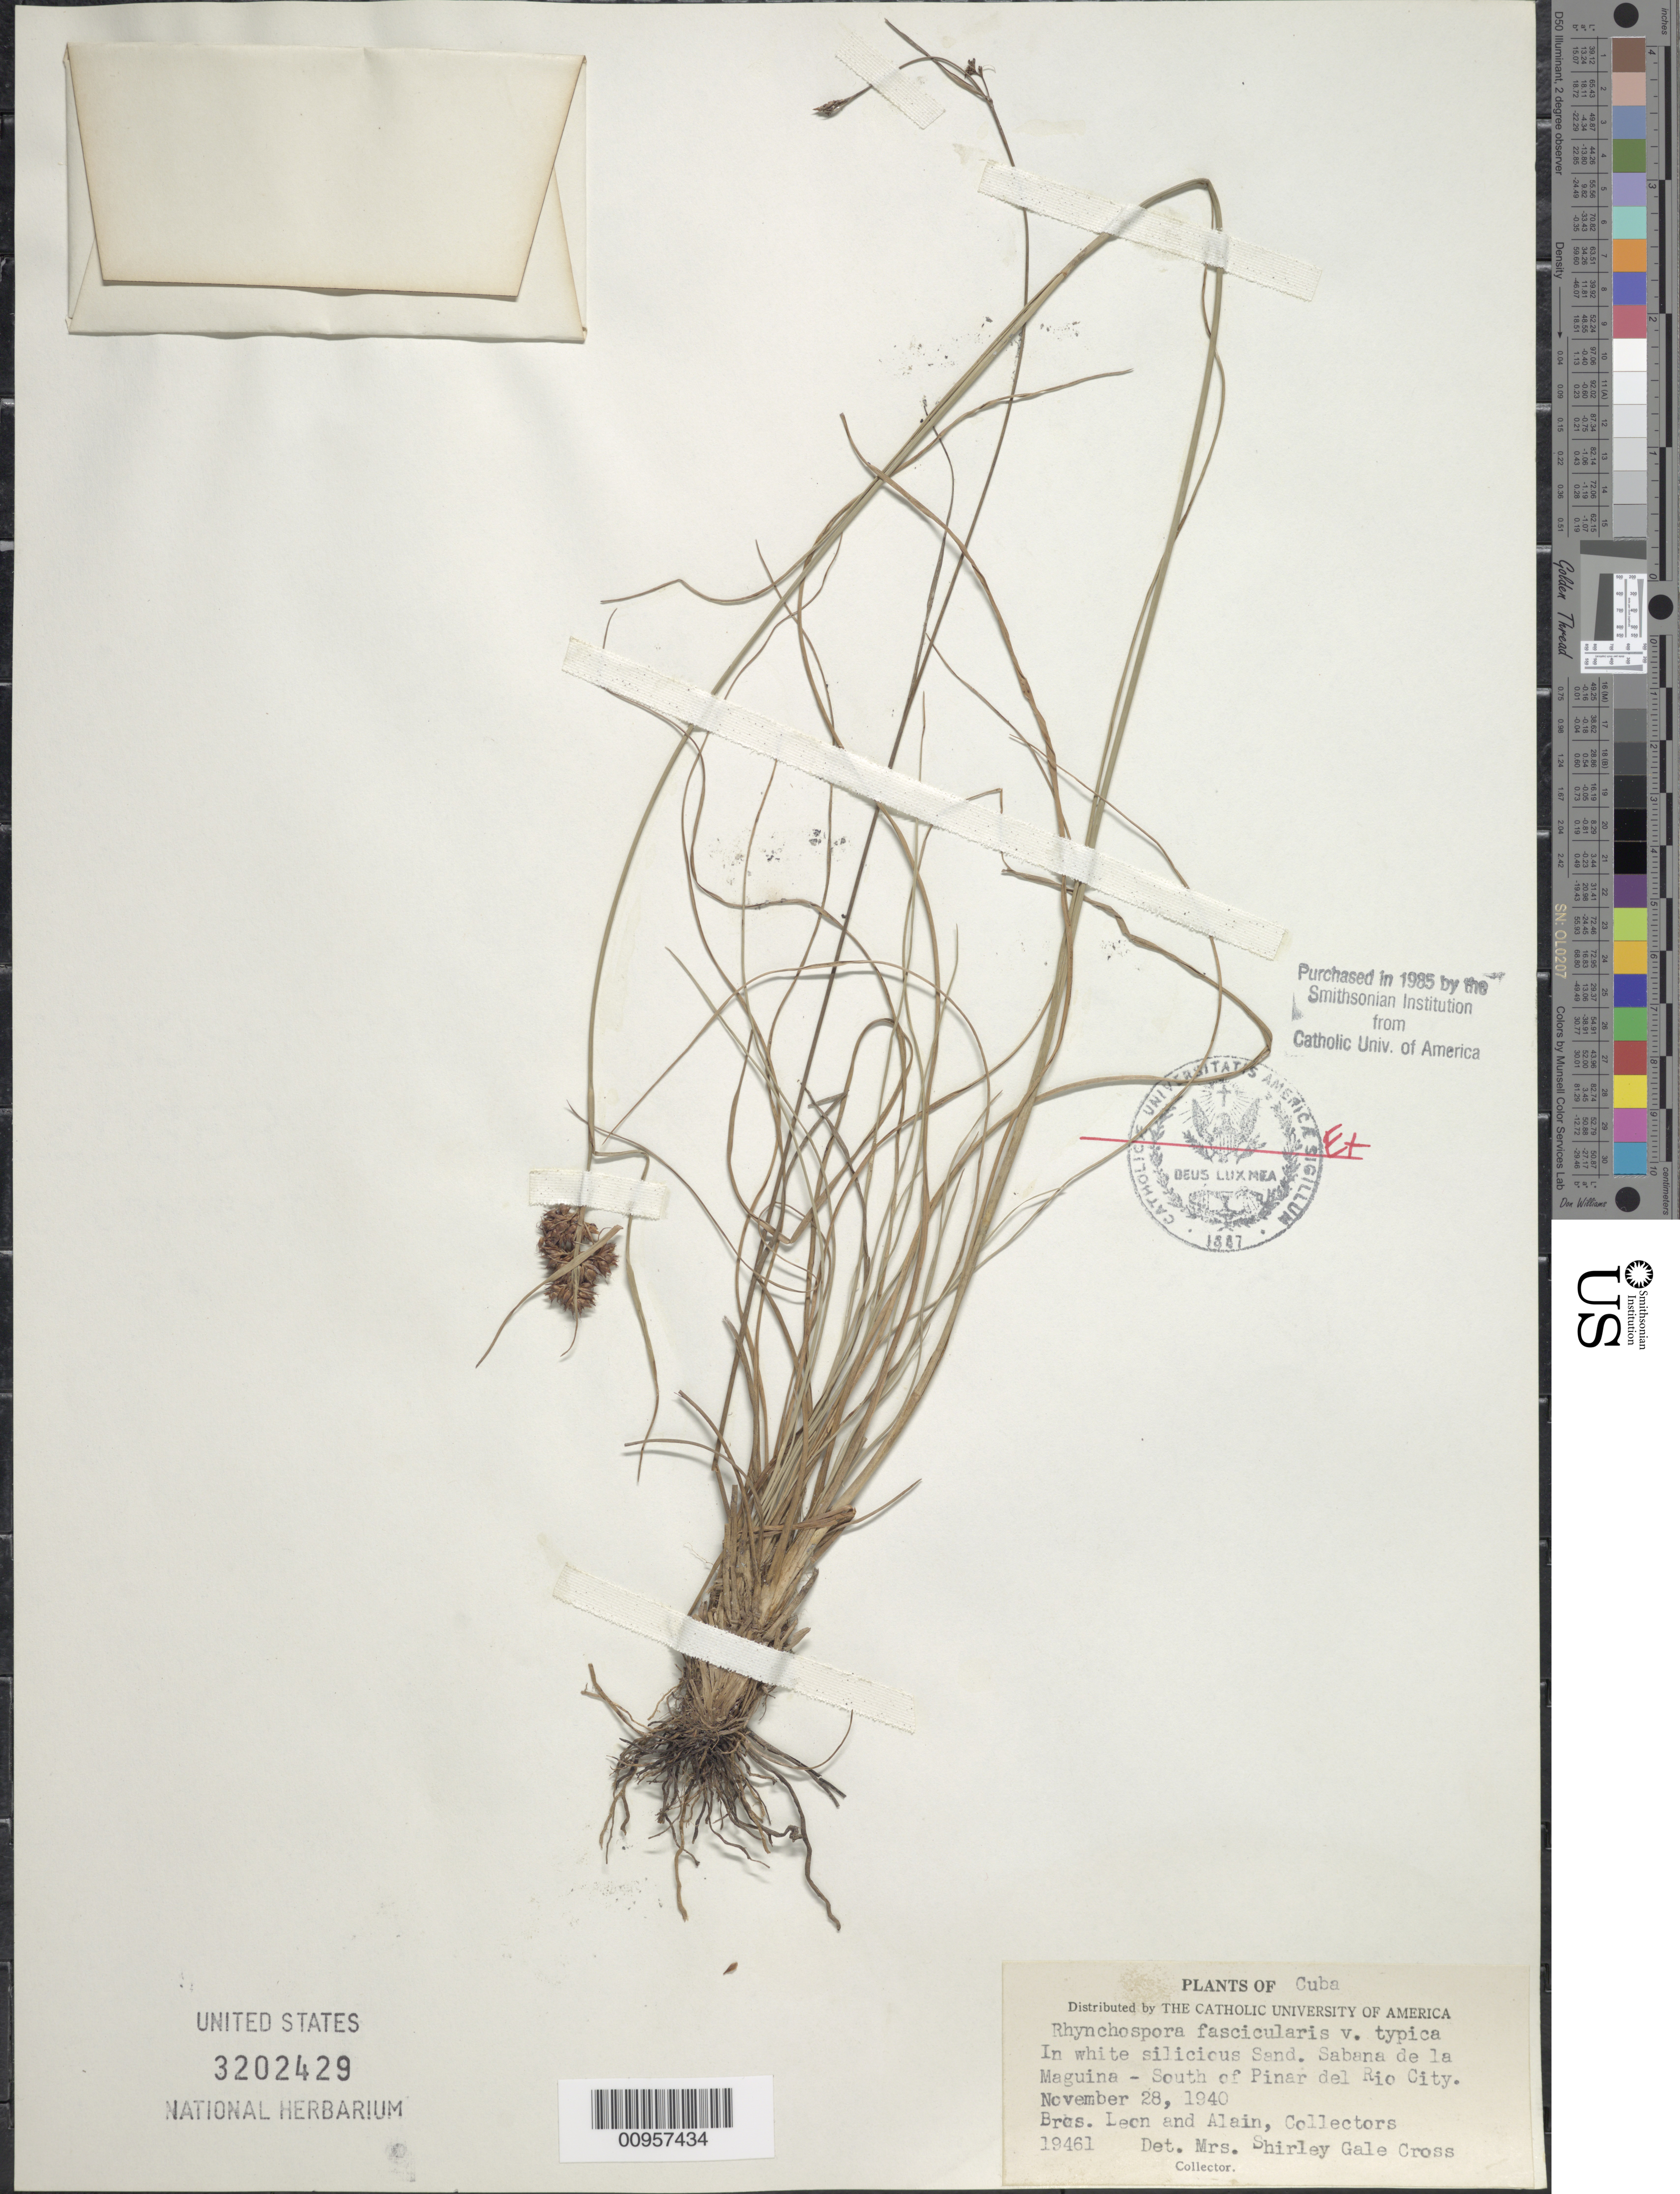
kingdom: Plantae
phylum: Tracheophyta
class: Liliopsida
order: Poales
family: Cyperaceae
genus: Rhynchospora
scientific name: Rhynchospora fascicularis subsp. fascicularis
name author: (Michx.) Vahl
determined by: Gale, S.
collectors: Bro. León & A. H. Liogier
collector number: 19461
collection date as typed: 28 Nov 1940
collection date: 1940-11-28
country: Cuba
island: Cuba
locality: Sabana de la Maguina, S of Pinar del Rio City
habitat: In white silicious sand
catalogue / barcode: US 3202429